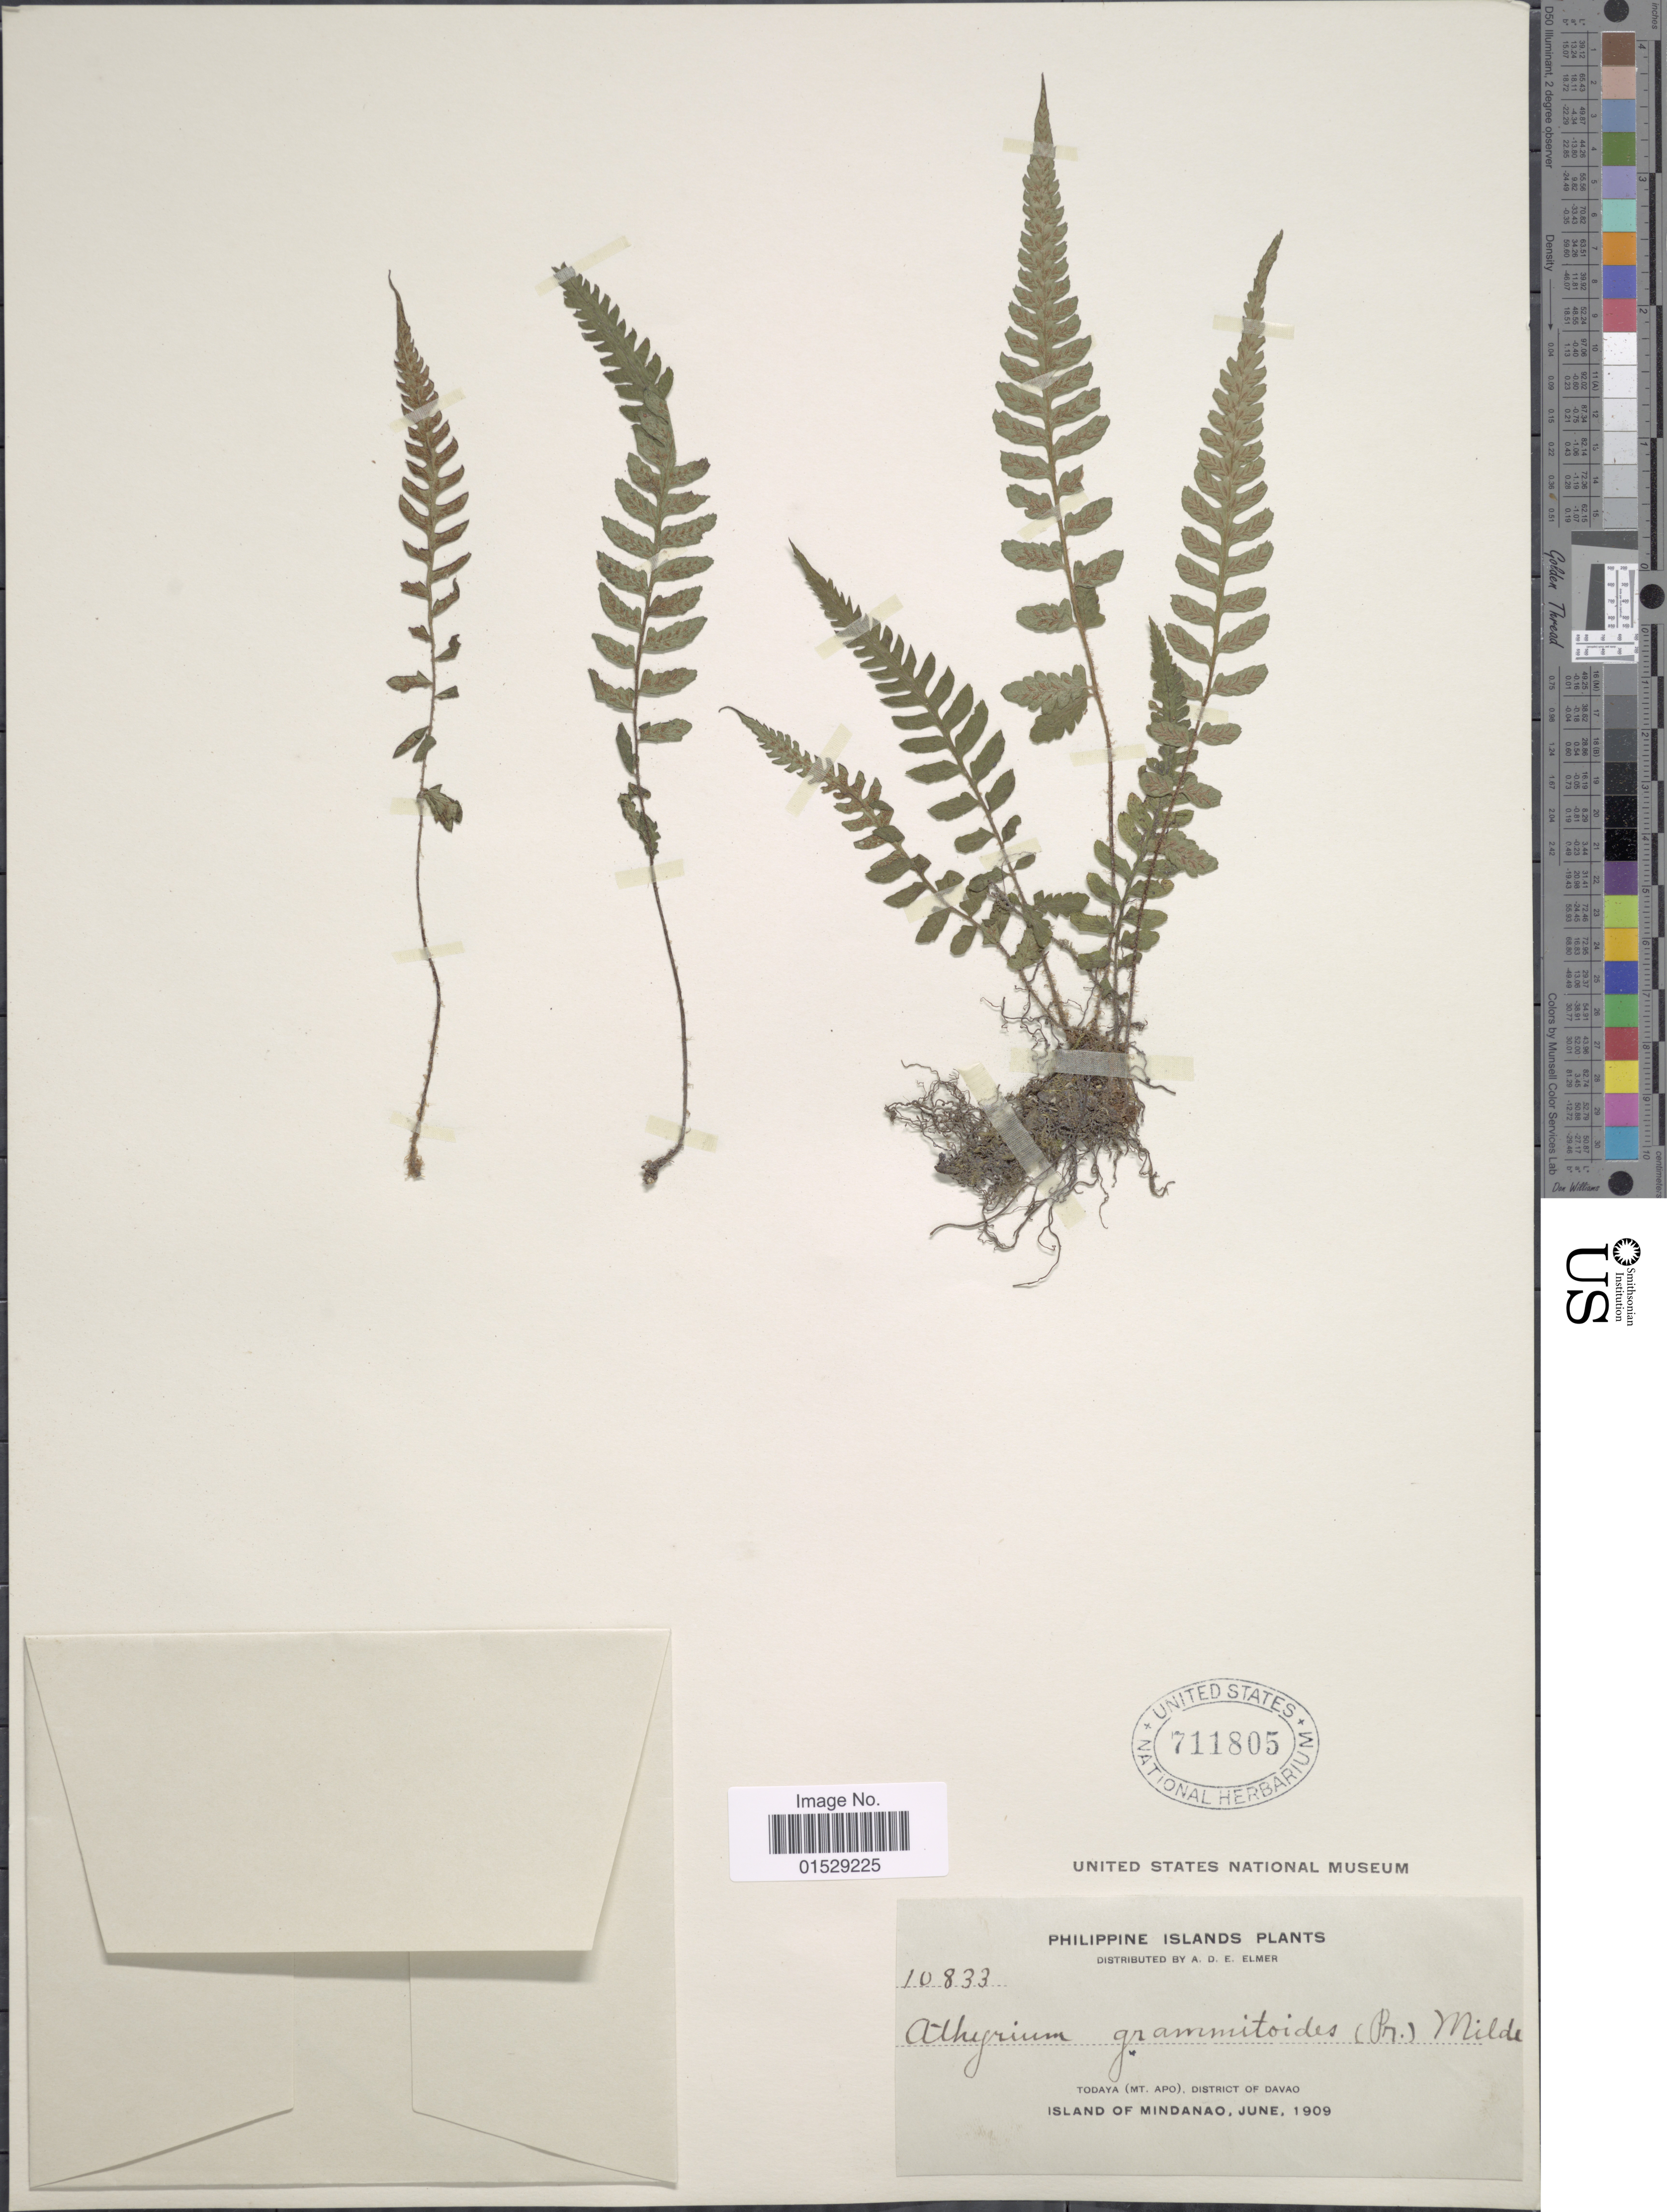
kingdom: Plantae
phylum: Tracheophyta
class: Polypodiopsida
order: Polypodiales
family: Athyriaceae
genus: Deparia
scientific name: Deparia petersenii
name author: (Kunze) M. Kato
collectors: A. D. E. Elmer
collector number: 10833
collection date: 1909-06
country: Philippines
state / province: Davao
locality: Philippine Islands, Todaya (Mt. Apo), District of Davao, Island of Mindanao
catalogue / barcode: US 711805